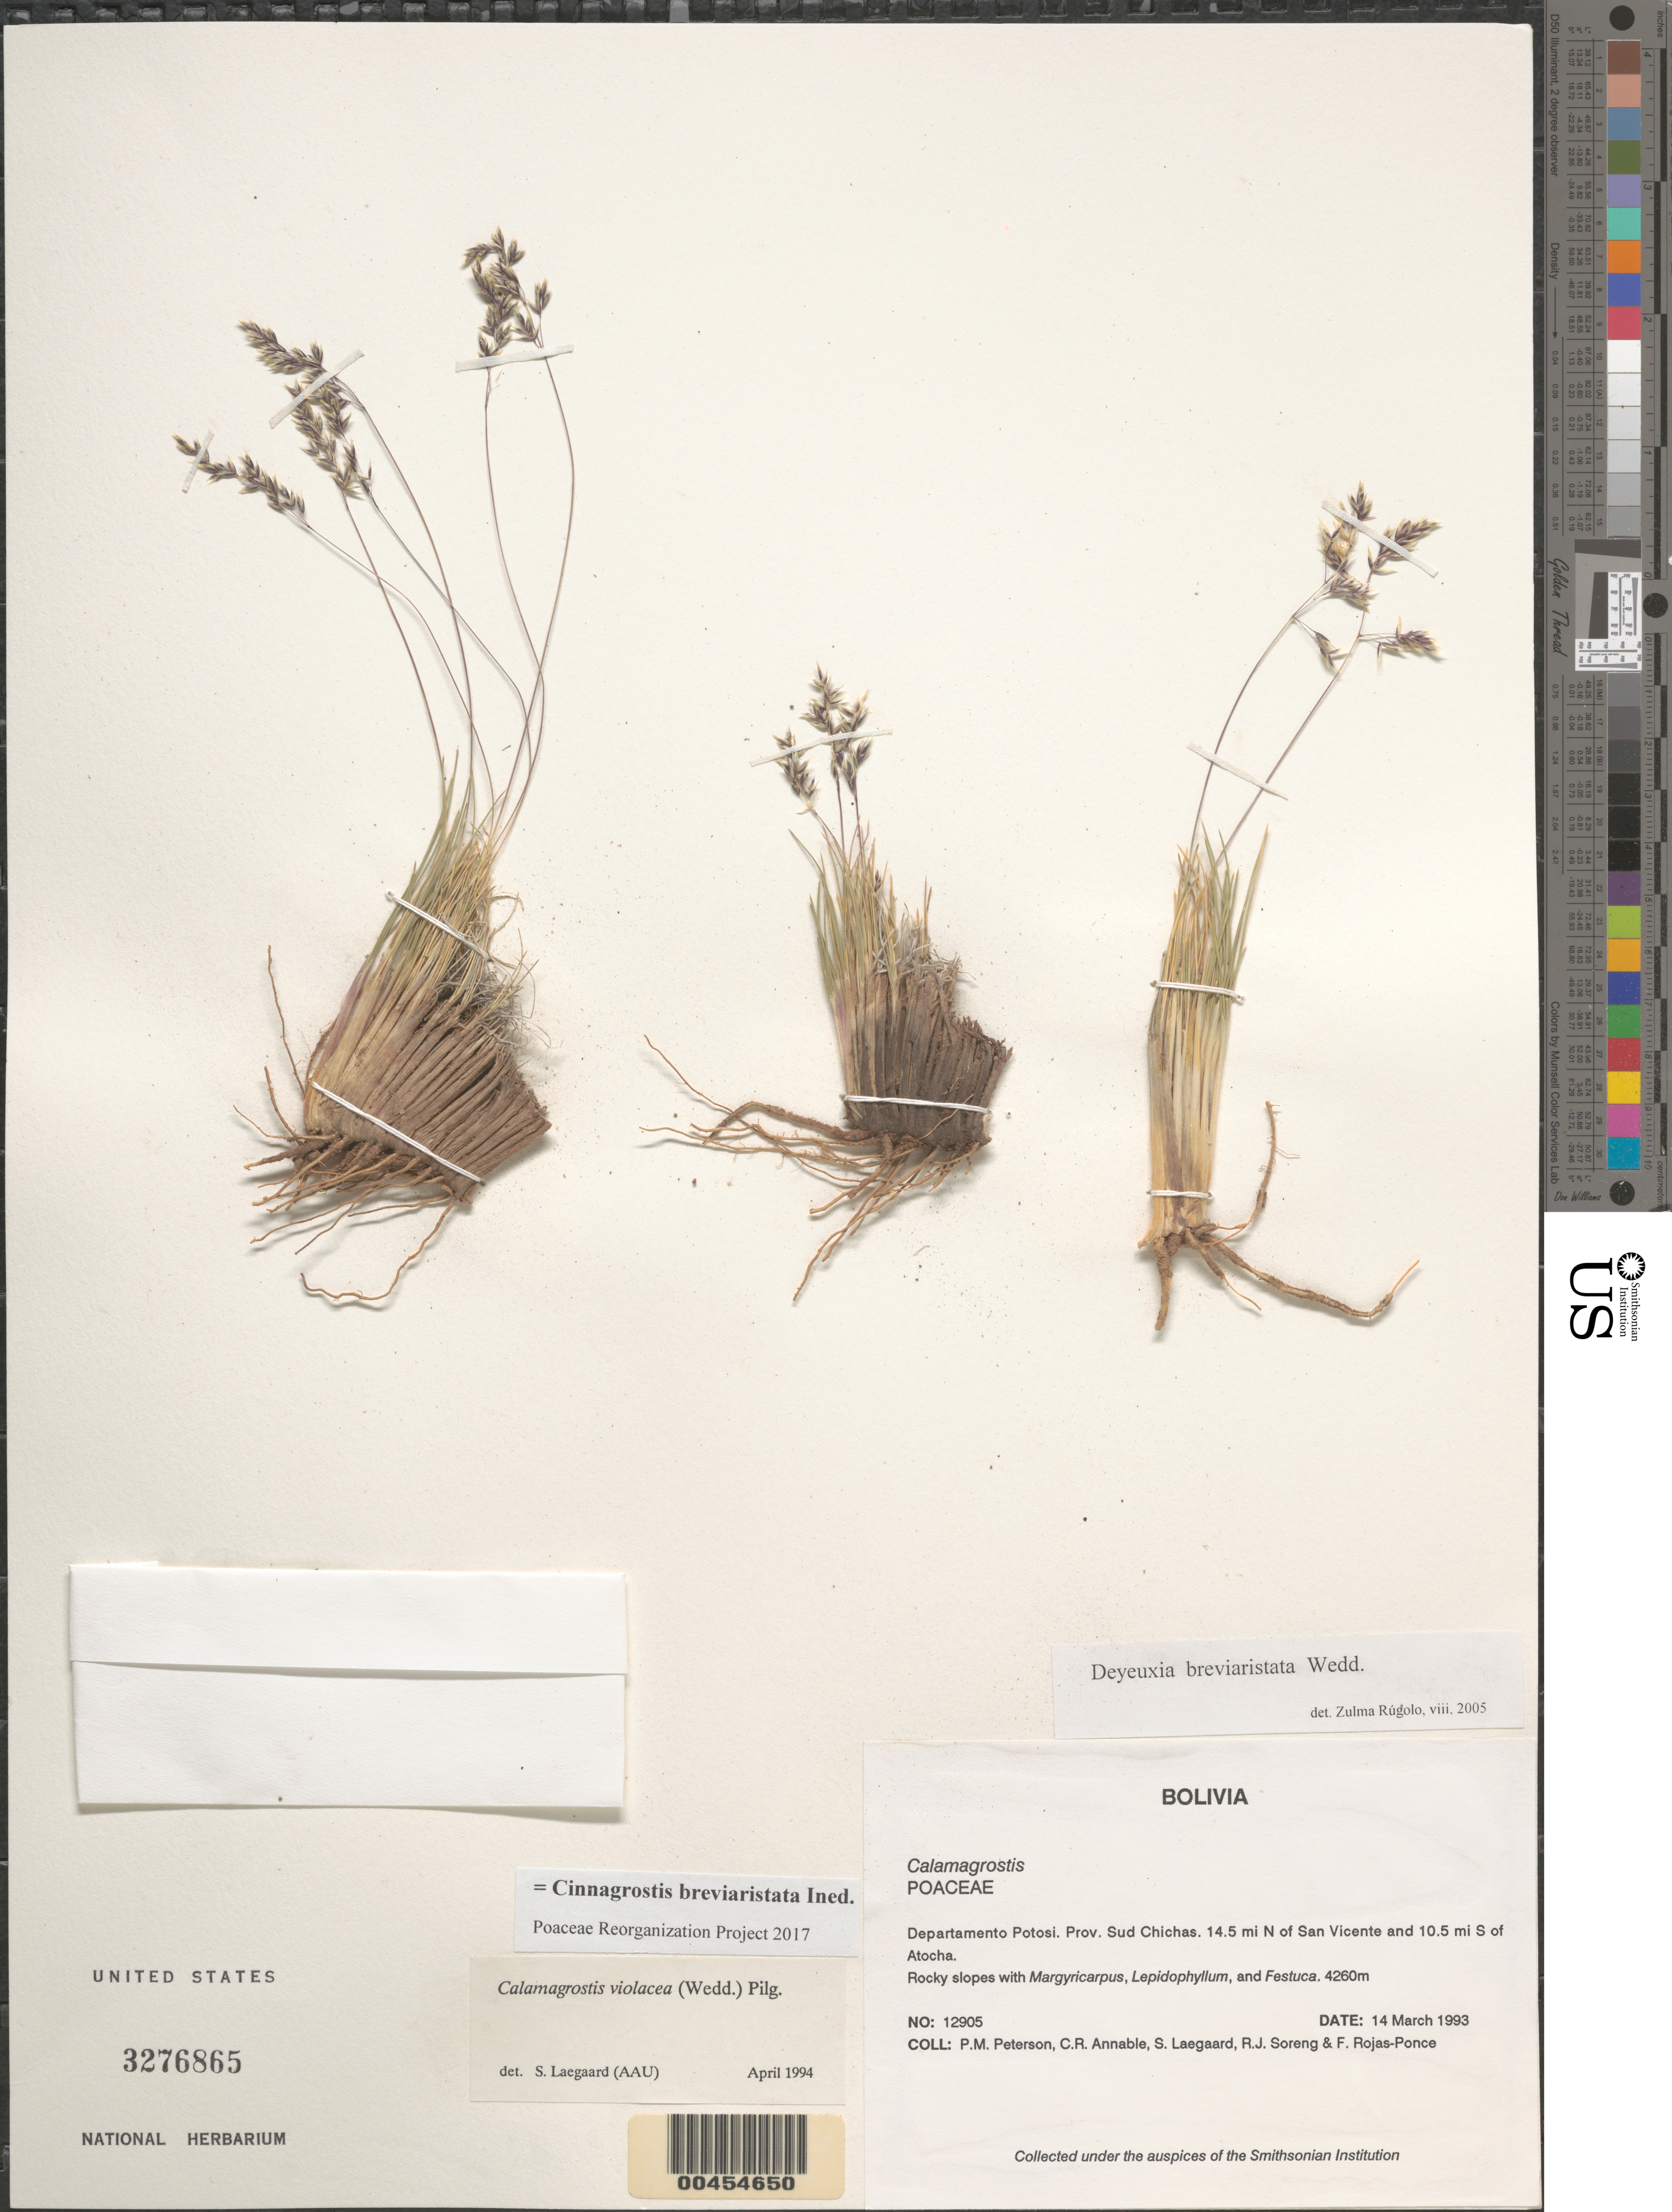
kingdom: Plantae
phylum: Tracheophyta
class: Liliopsida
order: Poales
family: Poaceae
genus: Cinnagrostis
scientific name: Cinnagrostis breviaristata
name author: (Wedd.) P.M. Peterson et al.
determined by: Poaceae Reorganization Project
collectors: P. M. Peterson, C. R. Annable, S. Lægaard, R. J. Soreng & F. Rojas-Ponce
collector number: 12898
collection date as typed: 14 Mar 1993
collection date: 1993-03-14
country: Bolivia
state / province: Potosí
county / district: Sud Chichas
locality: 12 mi N of San Vicente and 13 mi S of Atocha.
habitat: Gray schist soils with Margyricarpus, Adesmia, and Lepidophyllum.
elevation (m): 4040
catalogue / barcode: US 3276865